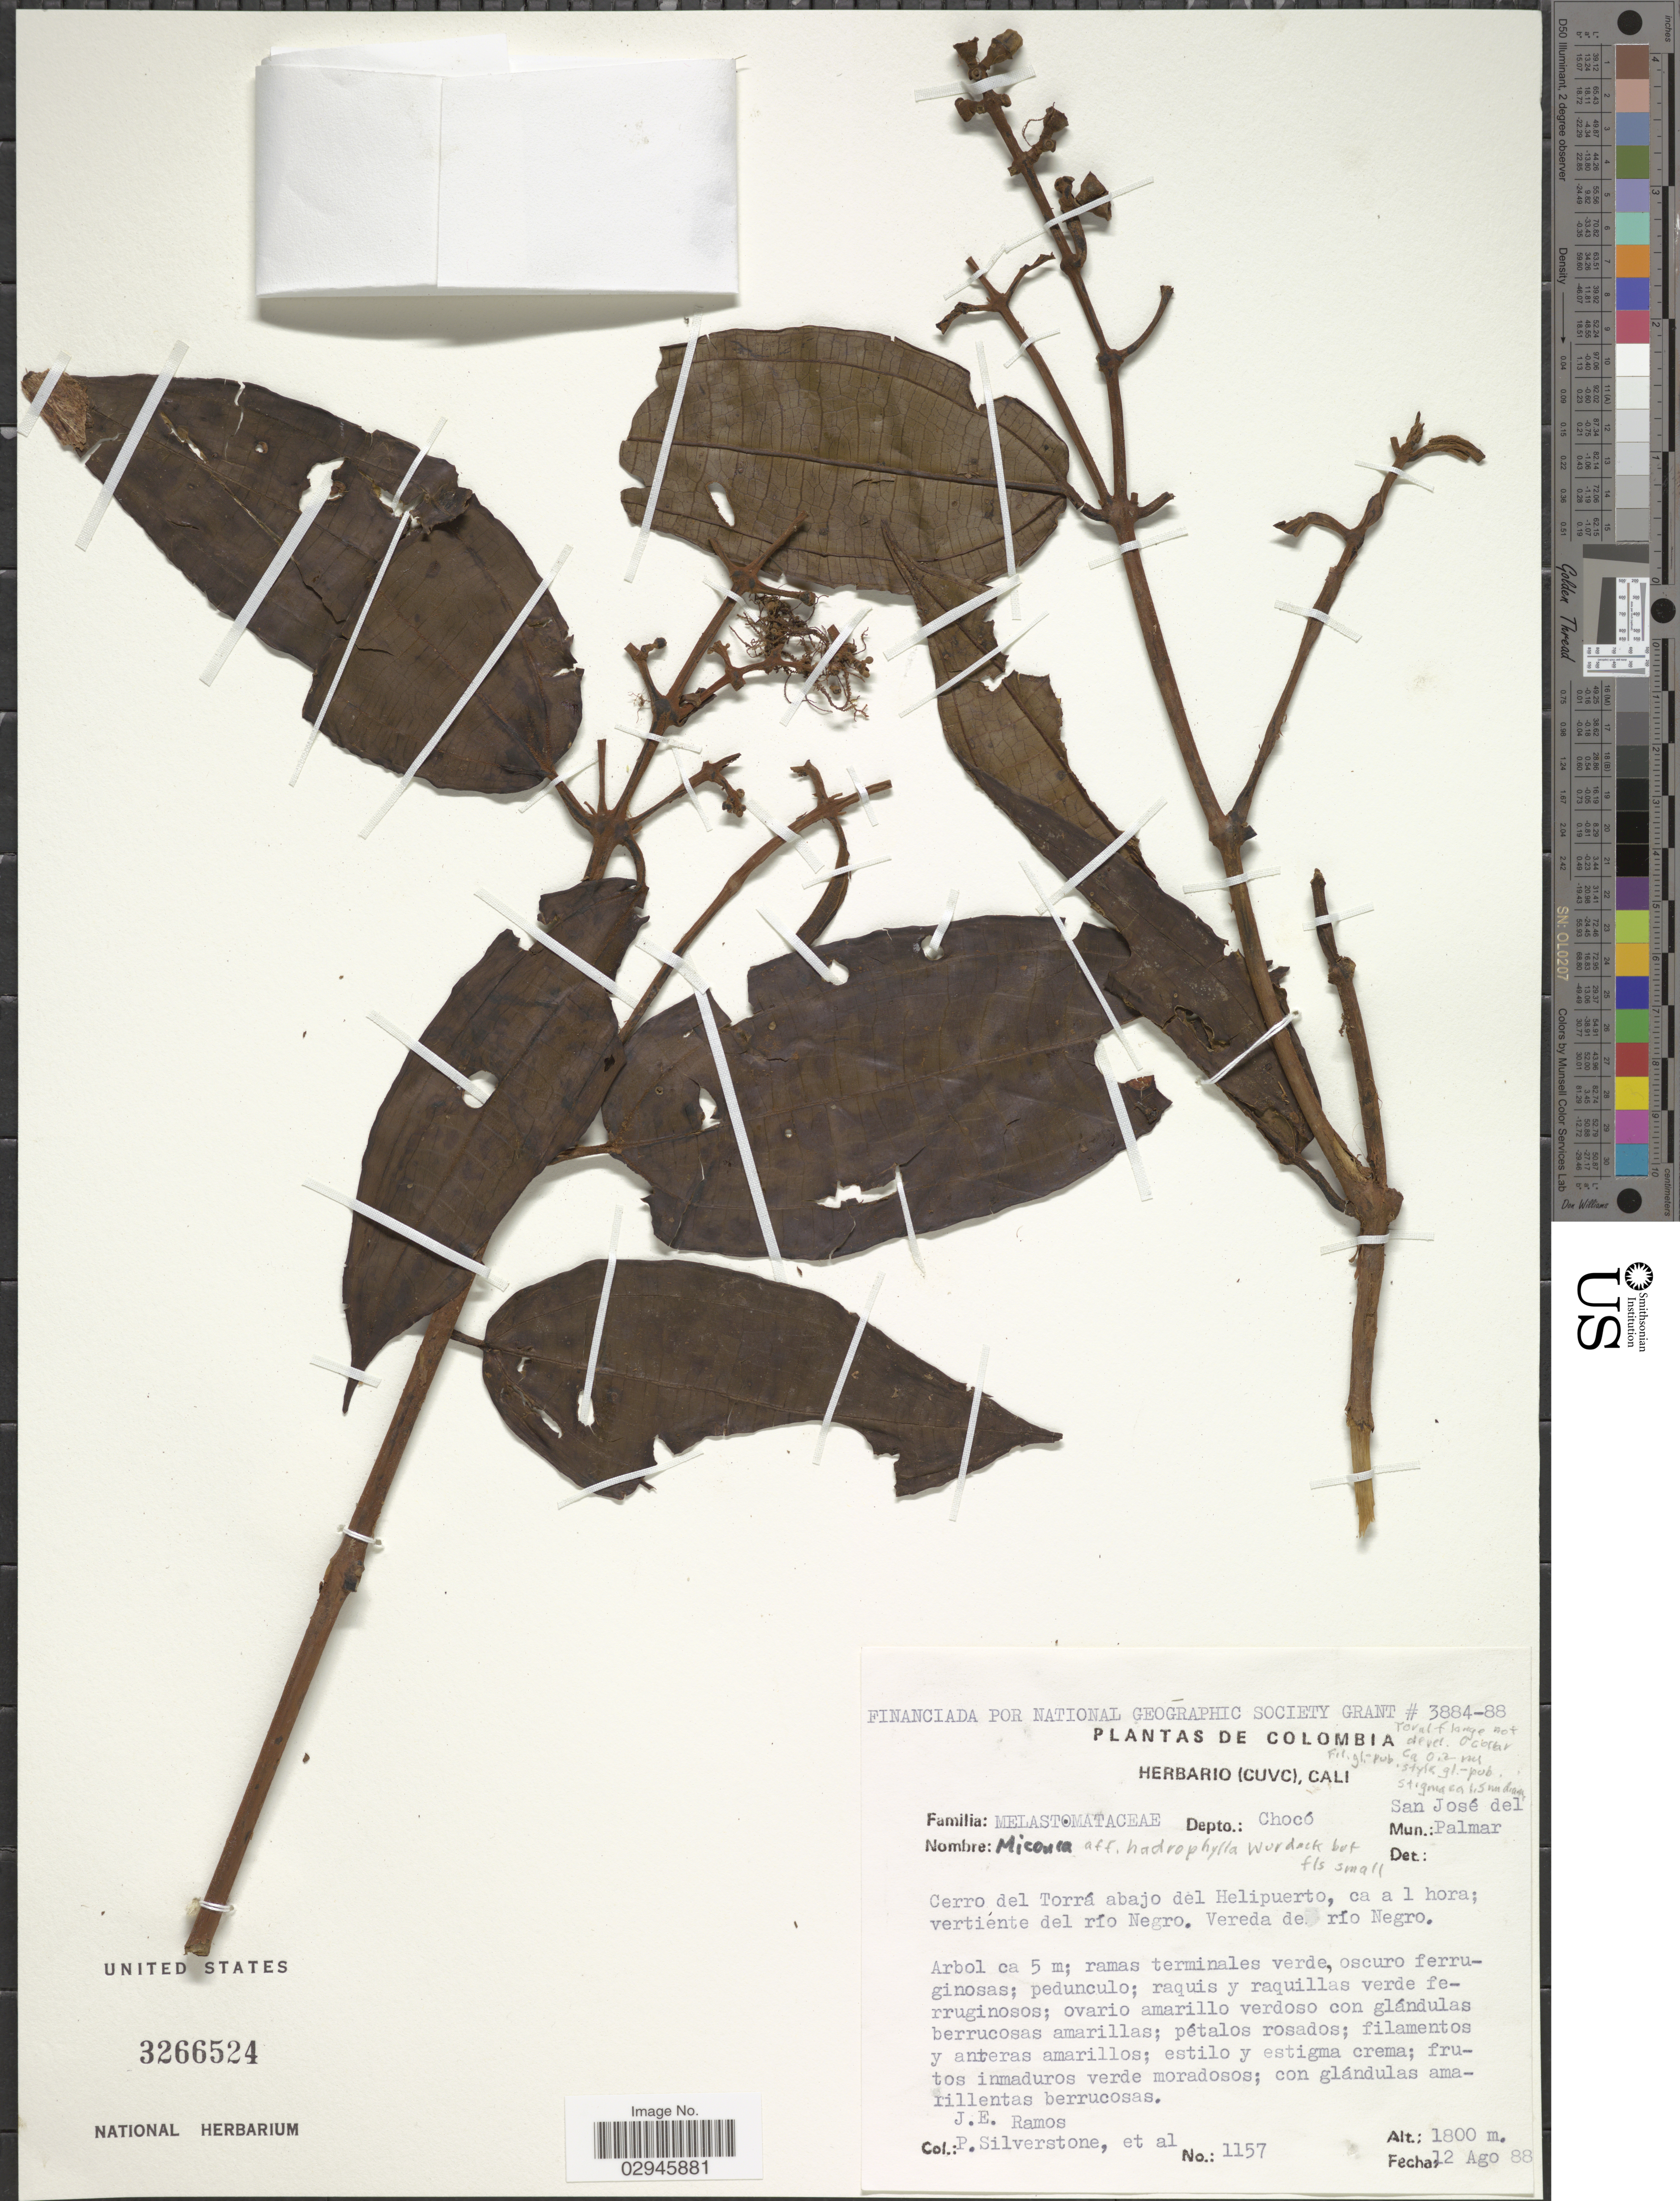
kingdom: Plantae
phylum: Tracheophyta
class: Magnoliopsida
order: Myrtales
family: Melastomataceae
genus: Miconia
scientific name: Miconia sp.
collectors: J. E. Ramos, P. Silverstone & et al.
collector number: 1157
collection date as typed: Transcribed d/m/y: 12/8/88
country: Colombia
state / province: Chocó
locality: Depto.: Chocó, Mun. San José del Palmar. Cerro del Torrá abajo del Helipuerto, ca a 1 hora; vertiente del río Negro. Vereda de río Negro.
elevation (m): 1800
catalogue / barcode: US 3266524